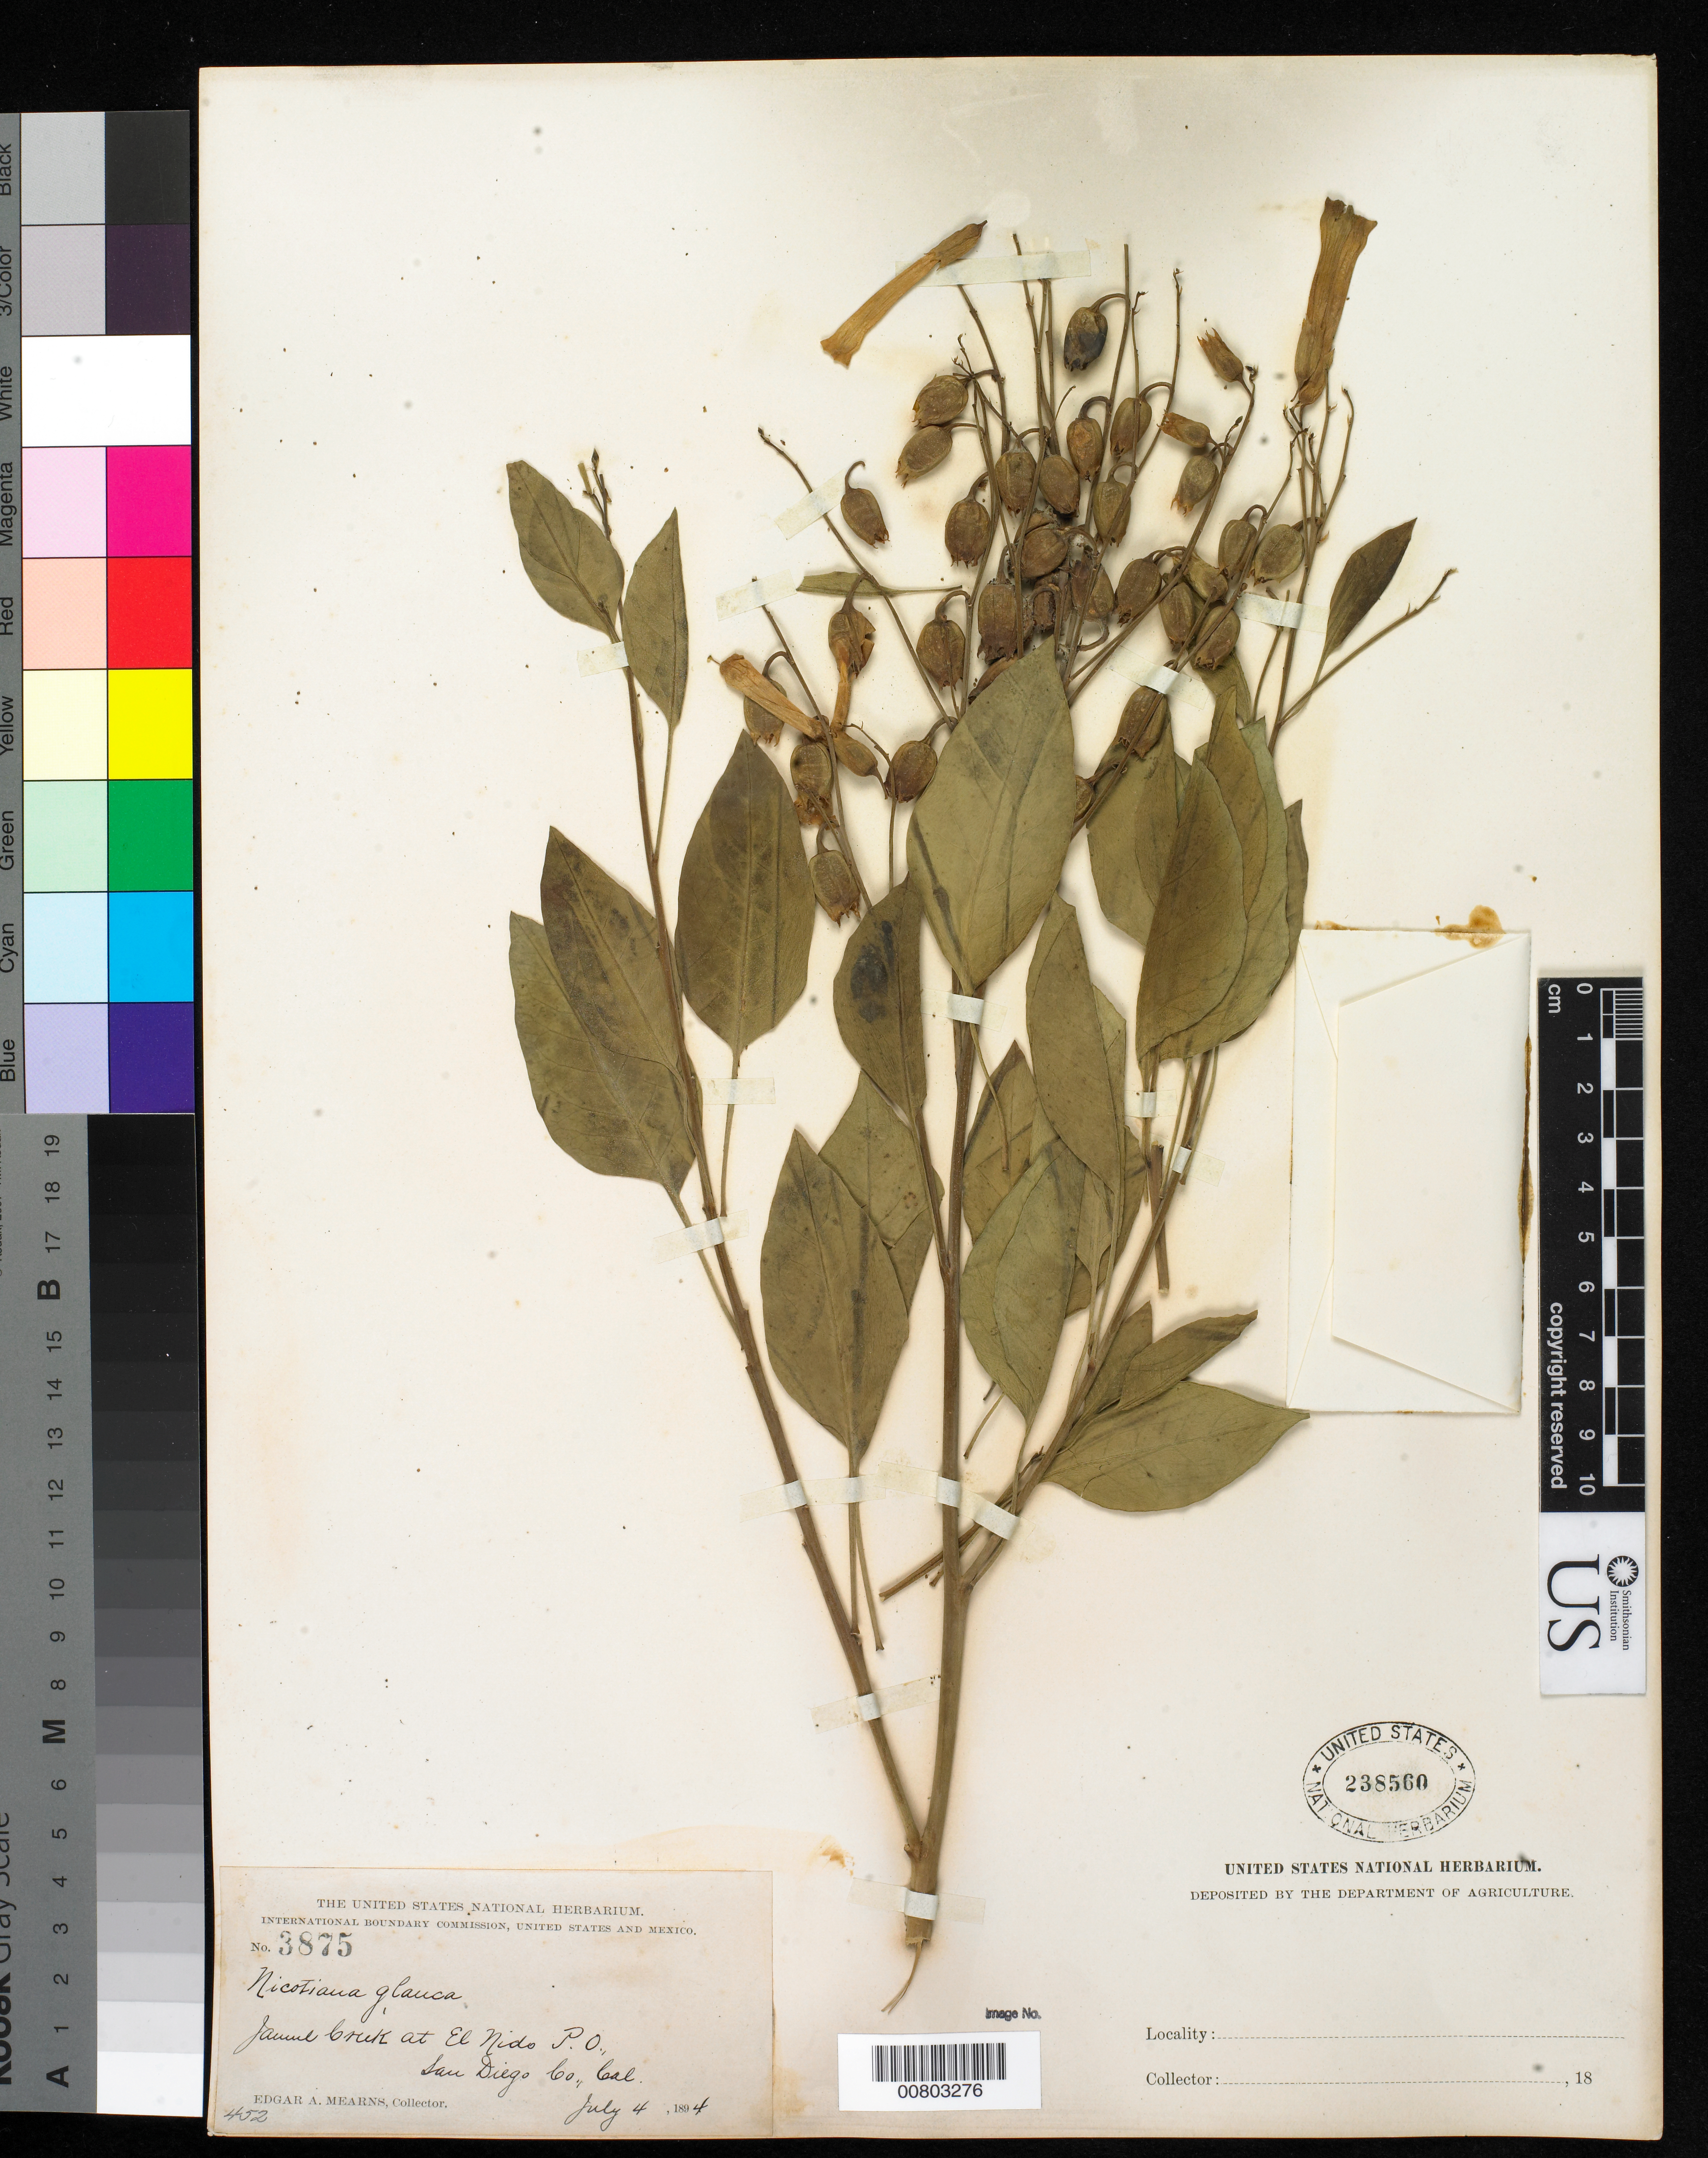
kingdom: Plantae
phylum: Tracheophyta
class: Magnoliopsida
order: Solanales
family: Solanaceae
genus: Nicotiana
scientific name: Nicotiana glauca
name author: Graham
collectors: E. A. Mearns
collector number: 3875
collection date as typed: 04 Jul 1894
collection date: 1894-07-04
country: United States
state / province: California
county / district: San Diego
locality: Jamul Creek at El Nido P.O. San Diego County, California.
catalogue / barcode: US 238560